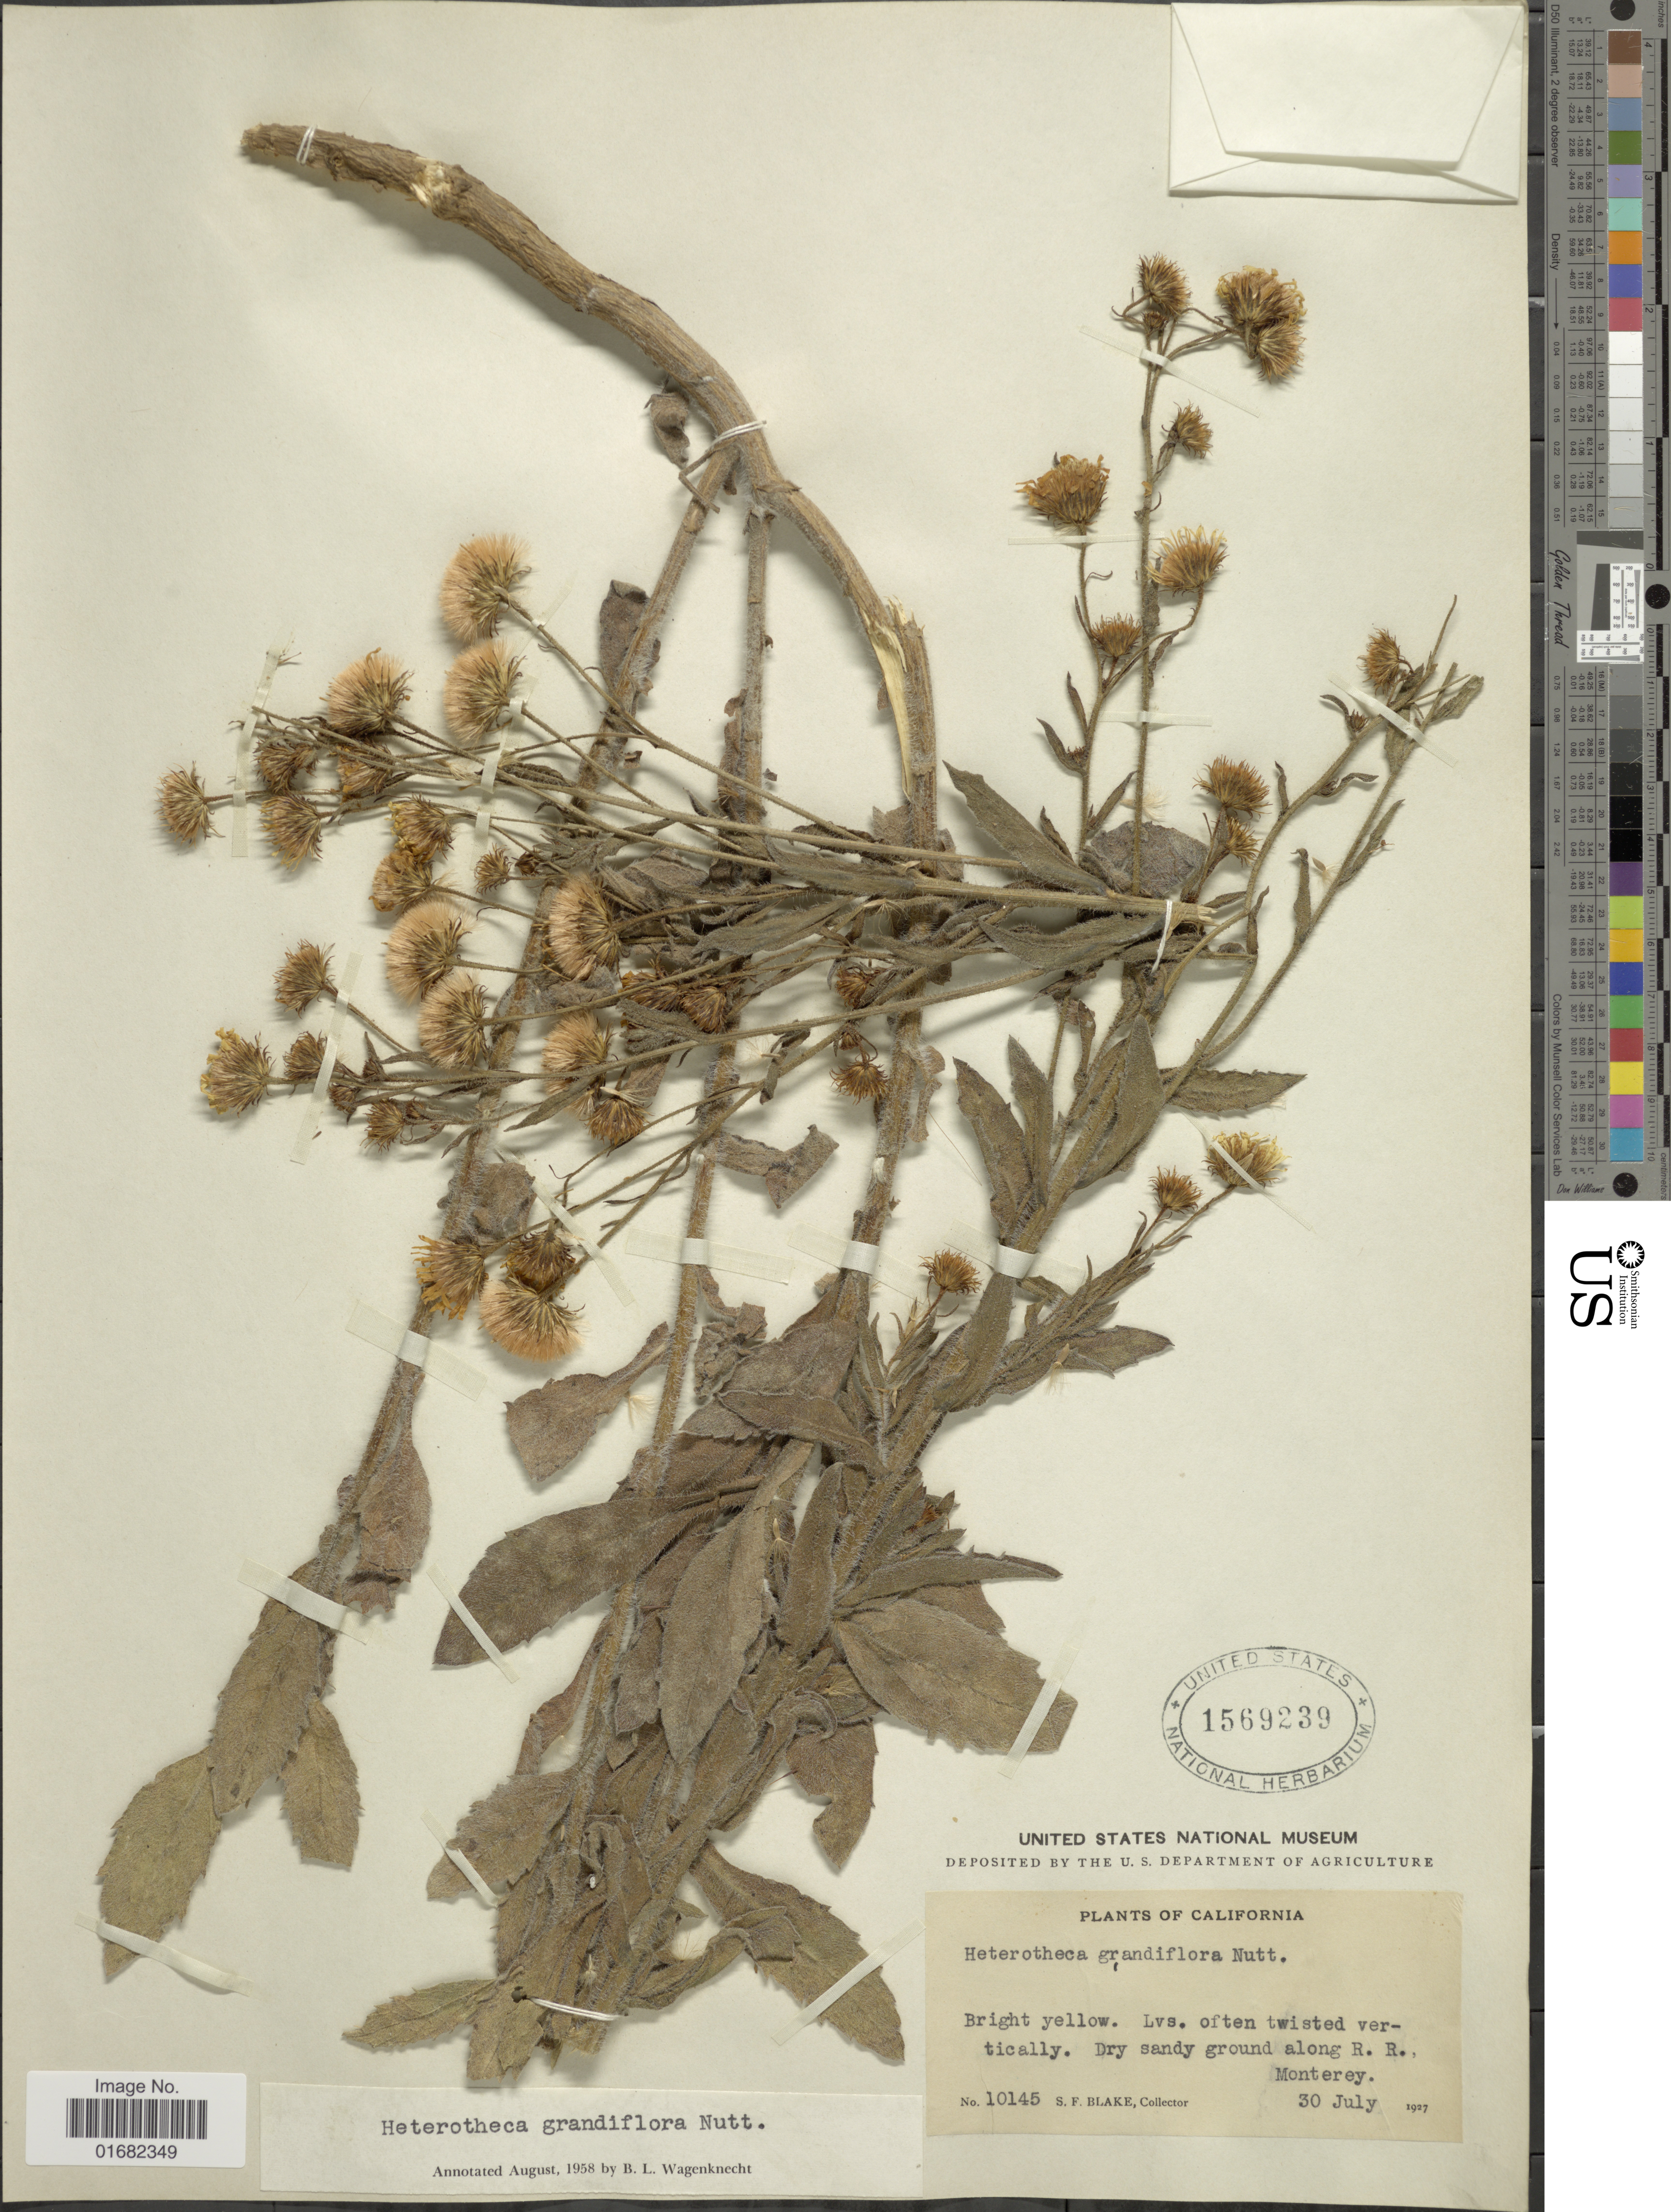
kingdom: Plantae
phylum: Tracheophyta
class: Magnoliopsida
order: Asterales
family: Asteraceae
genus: Heterotheca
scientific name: Heterotheca grandiflora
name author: Nutt.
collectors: S. Blake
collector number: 10145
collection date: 1927-07-30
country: United States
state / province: California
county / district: Monterey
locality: R. R., Monterey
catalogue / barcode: US 1569239